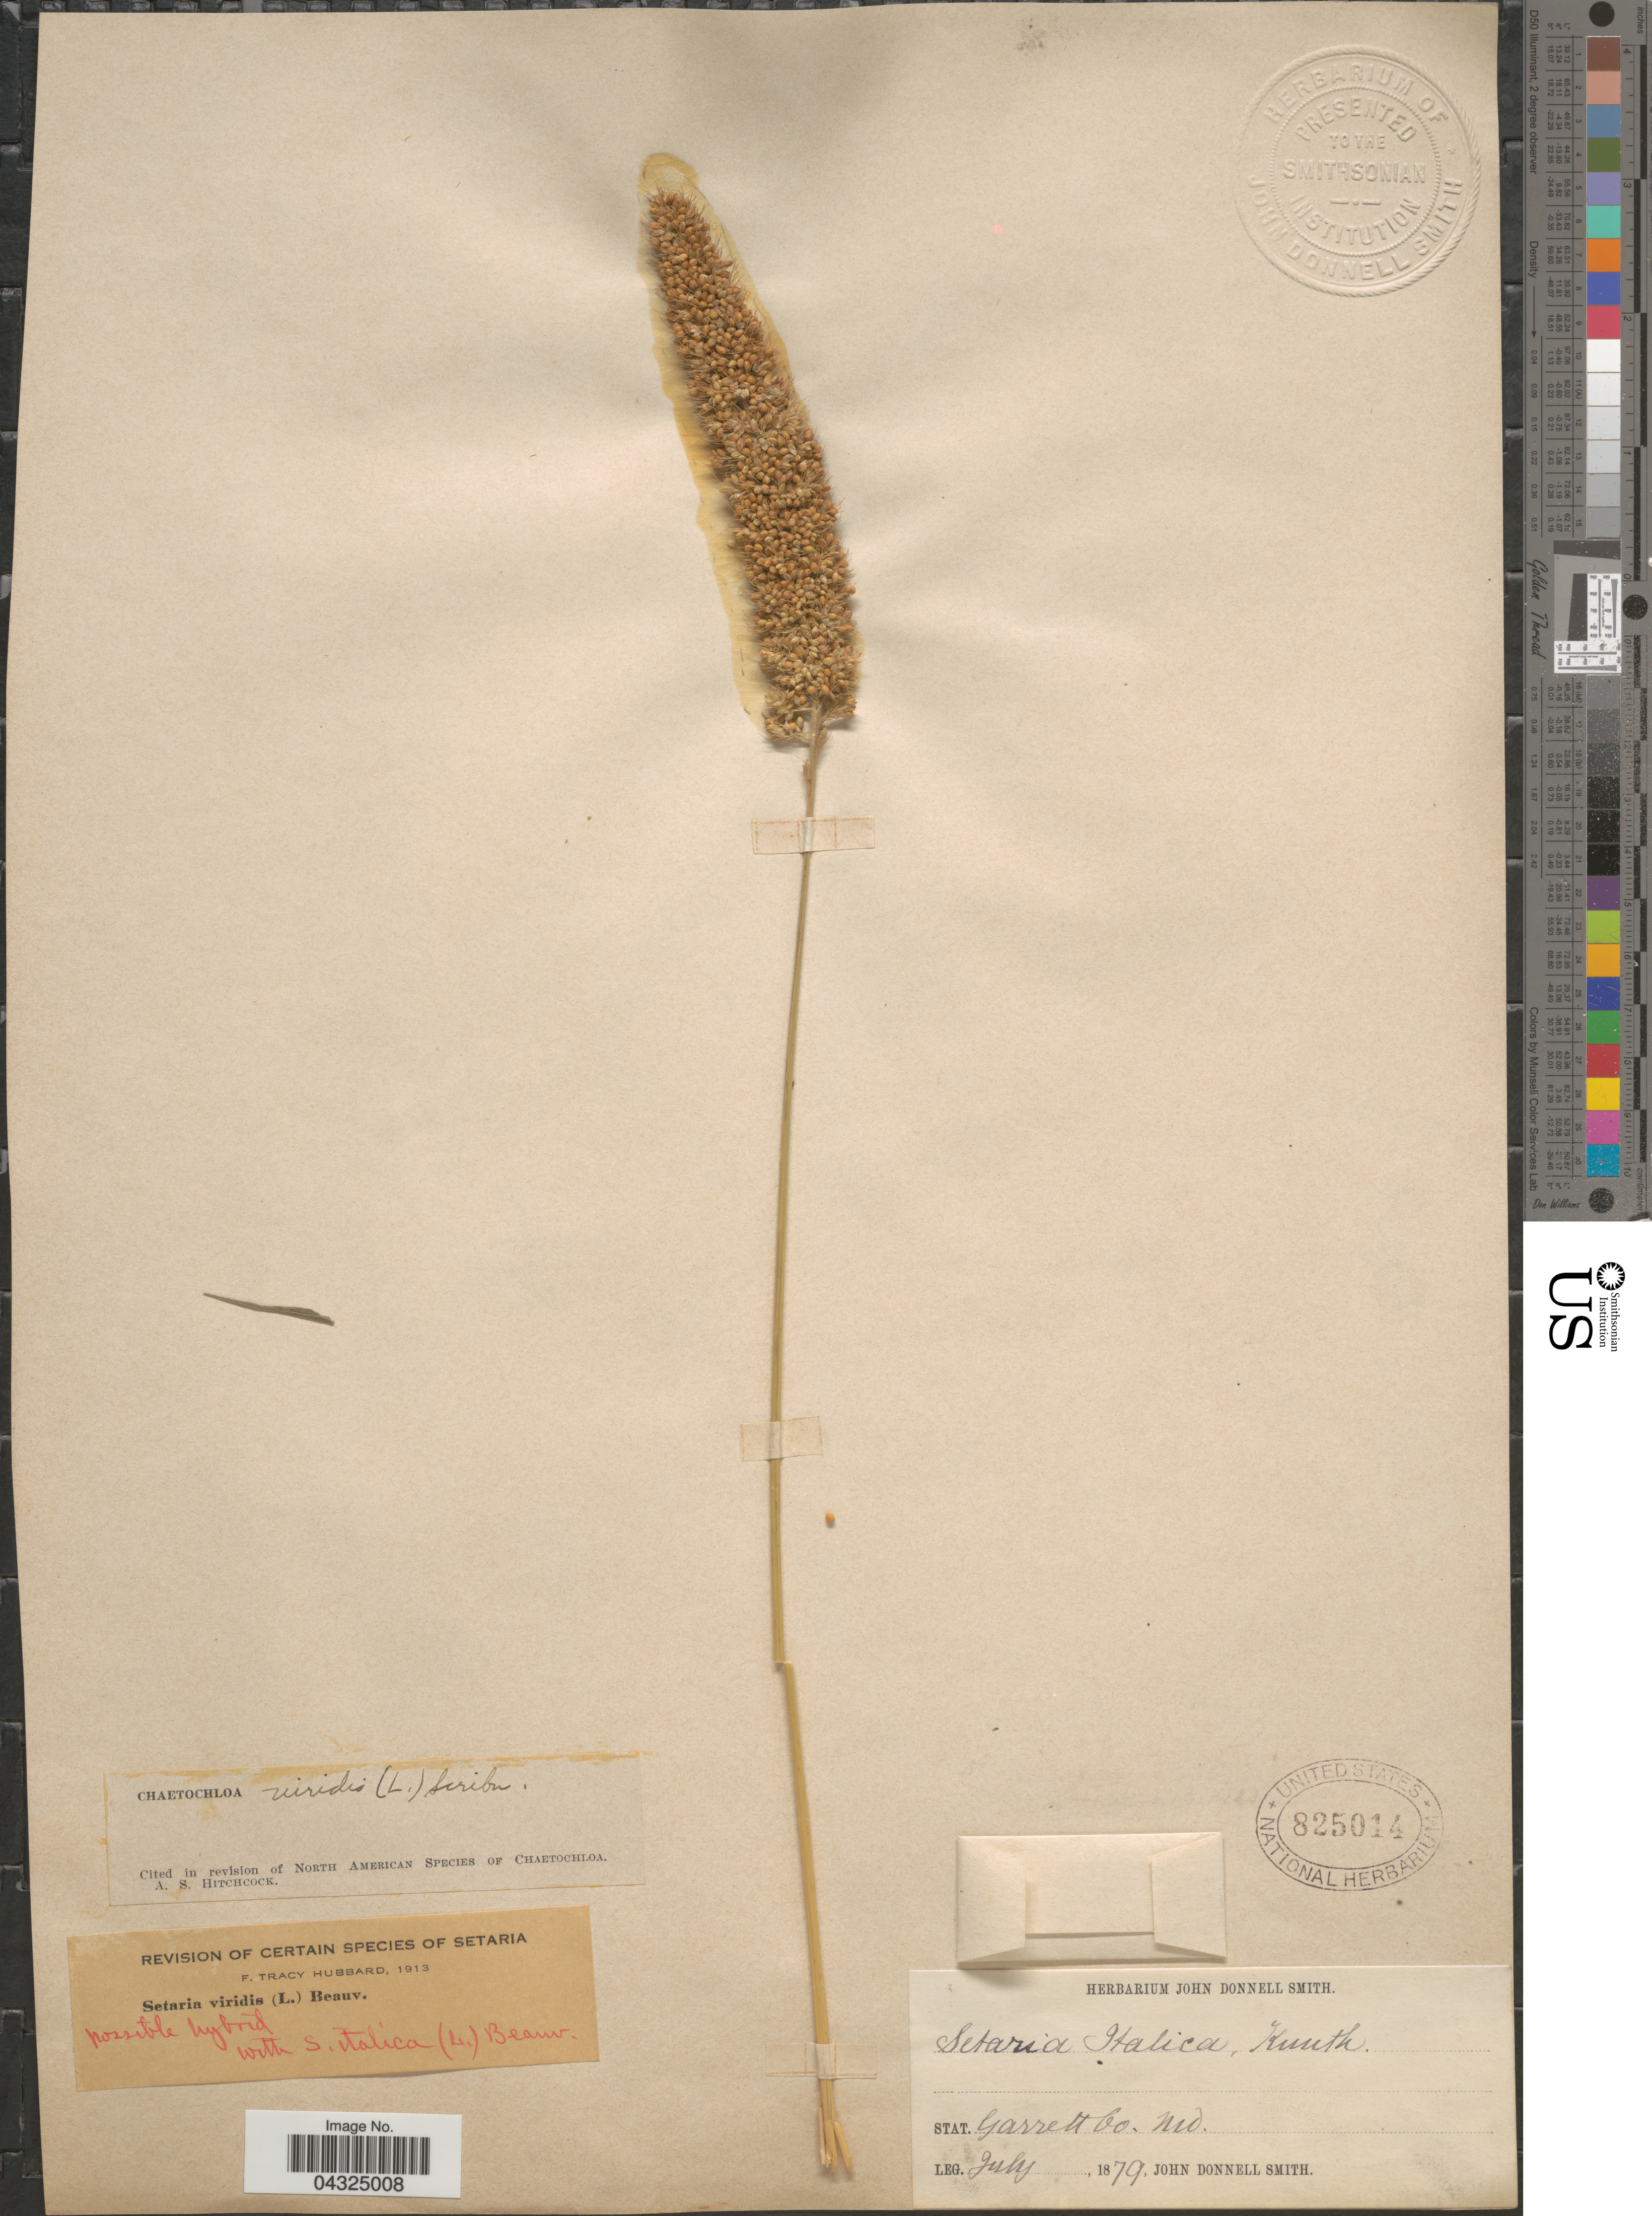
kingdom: Plantae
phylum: Tracheophyta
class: Liliopsida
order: Poales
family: Poaceae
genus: Setaria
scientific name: Setaria italica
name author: (L.) P. Beauv.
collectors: J. Donnell Smith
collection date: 1879-07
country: United States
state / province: Maryland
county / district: Garrett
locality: Garrett Co.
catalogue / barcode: US 825014